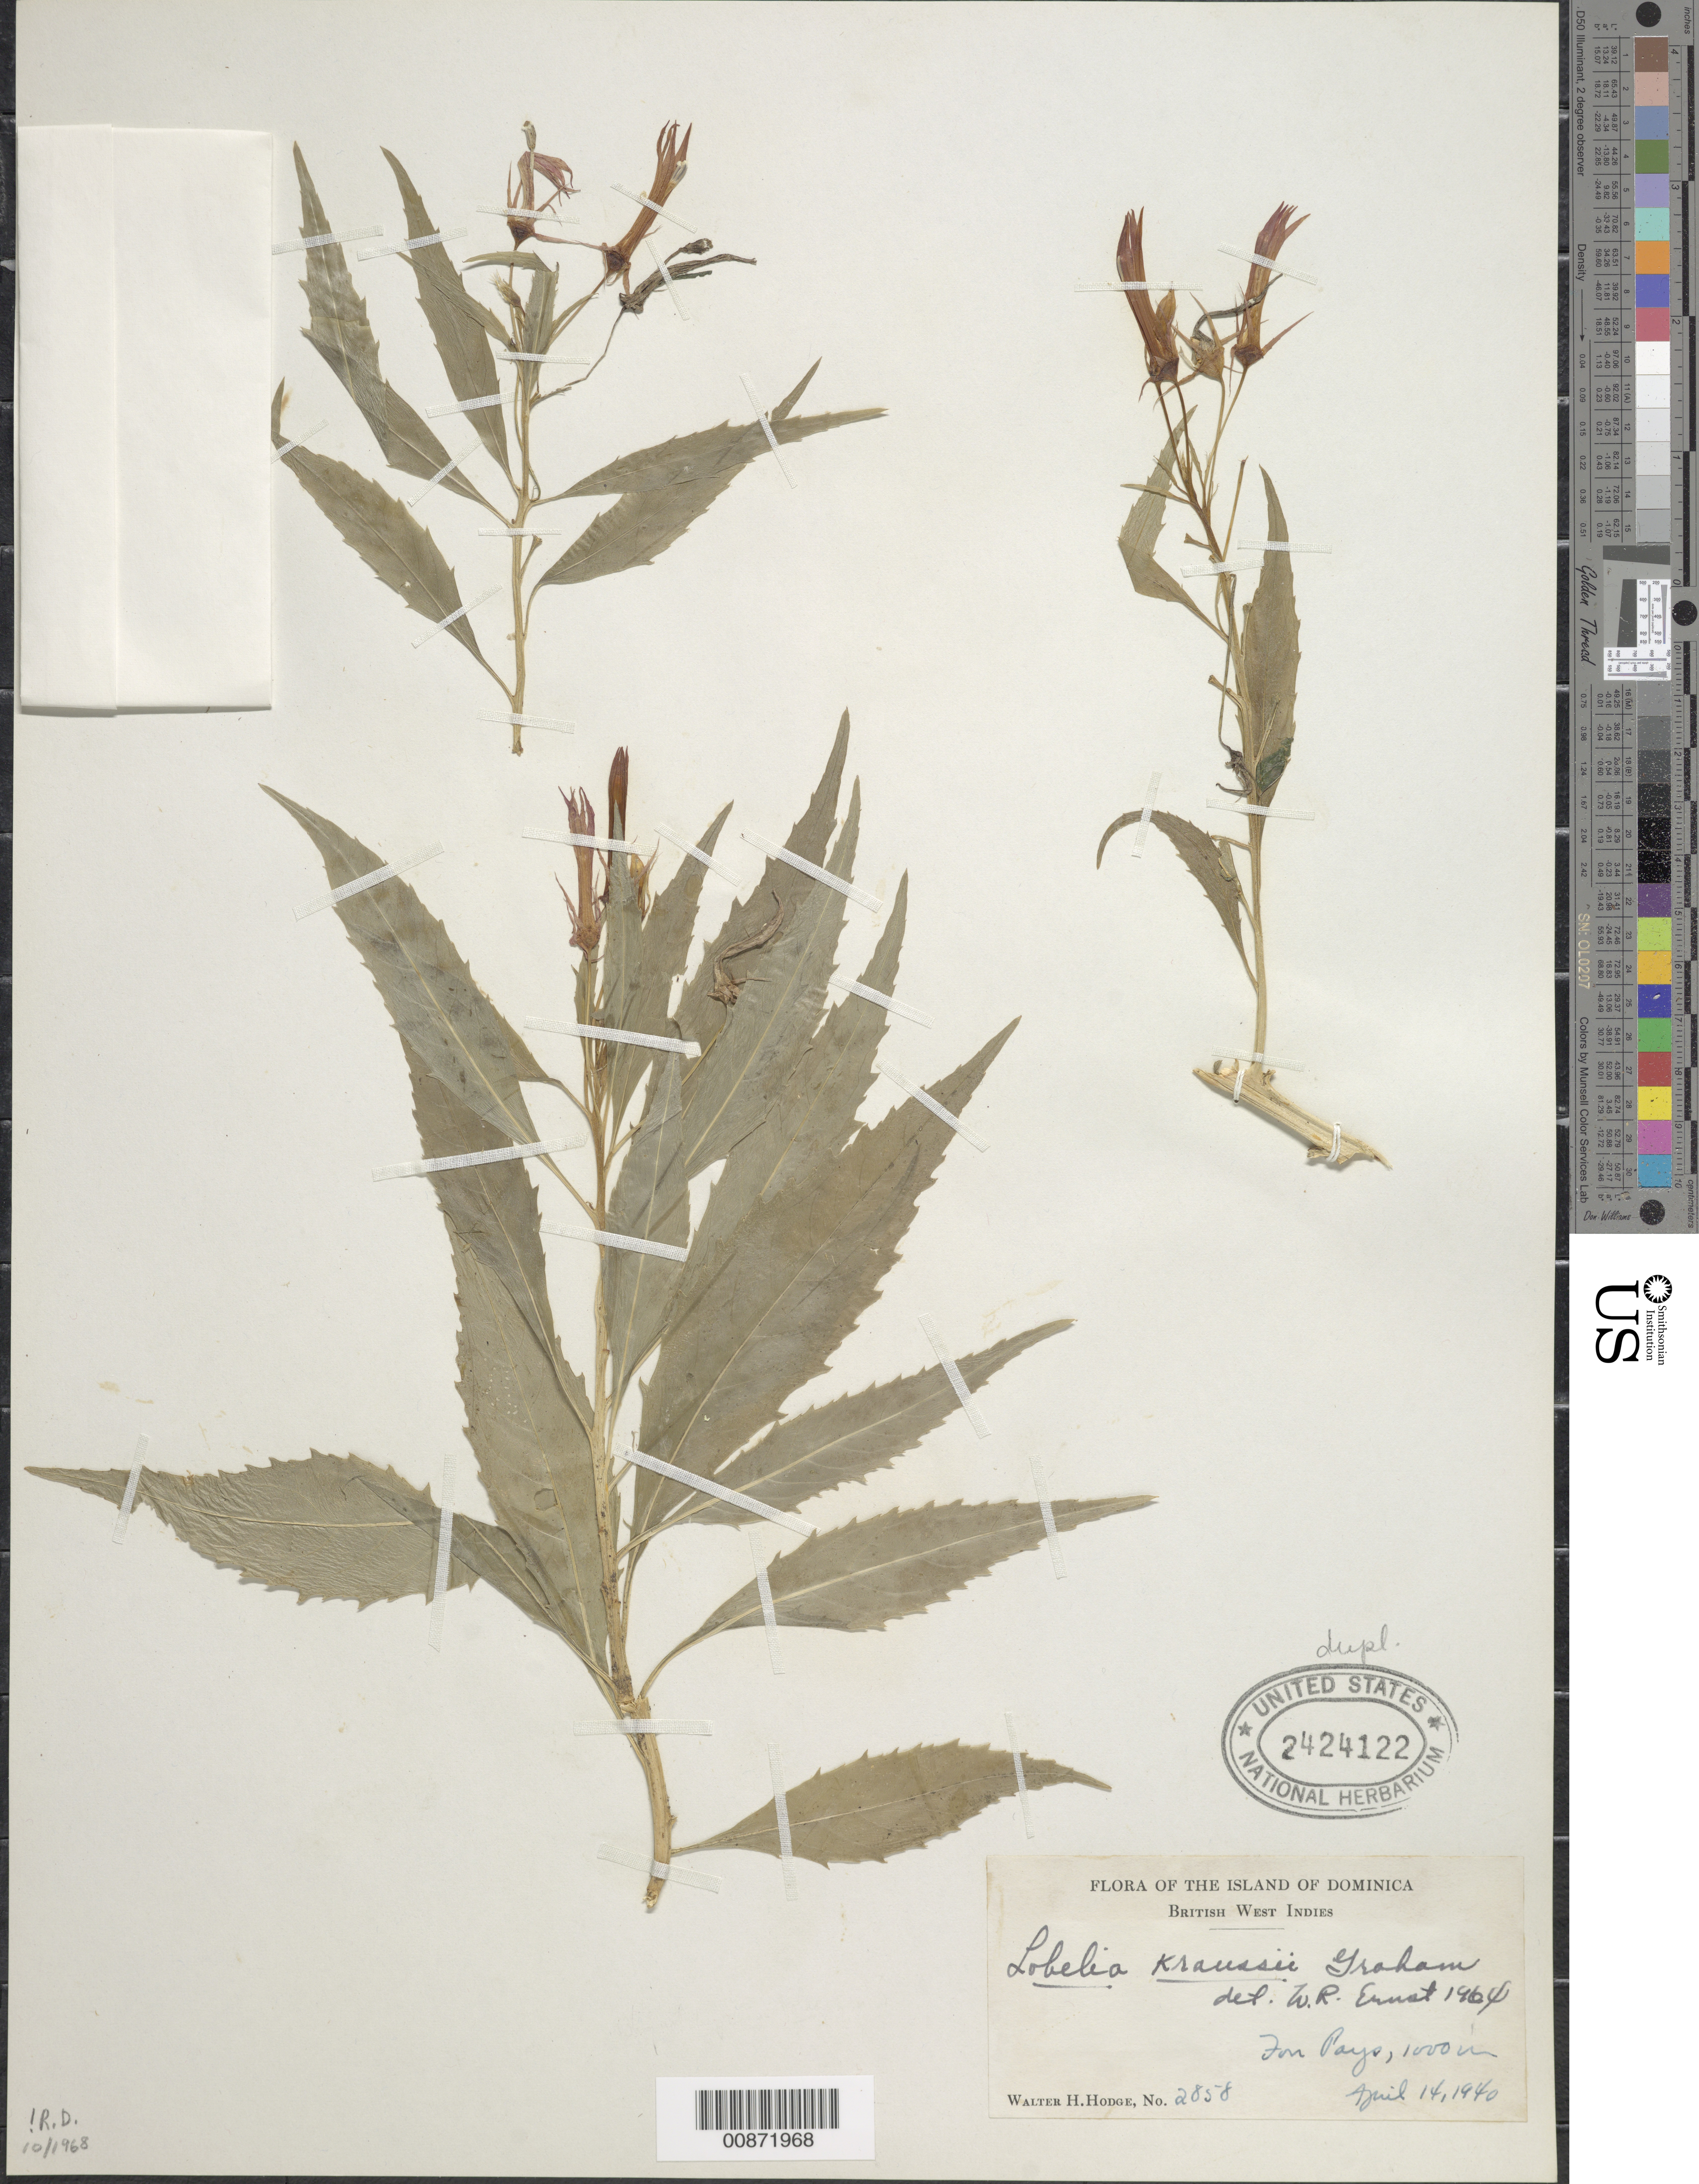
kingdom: Plantae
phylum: Tracheophyta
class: Magnoliopsida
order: Asterales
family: Campanulaceae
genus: Lobelia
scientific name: Lobelia kraussii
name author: Graham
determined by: Ernst, W. R., (US), NMNH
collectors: W. Hodge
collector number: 2858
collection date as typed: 14 Apr 1940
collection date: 1940-04-14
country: Dominica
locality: Fon Pays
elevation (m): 1000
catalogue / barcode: US 2424122